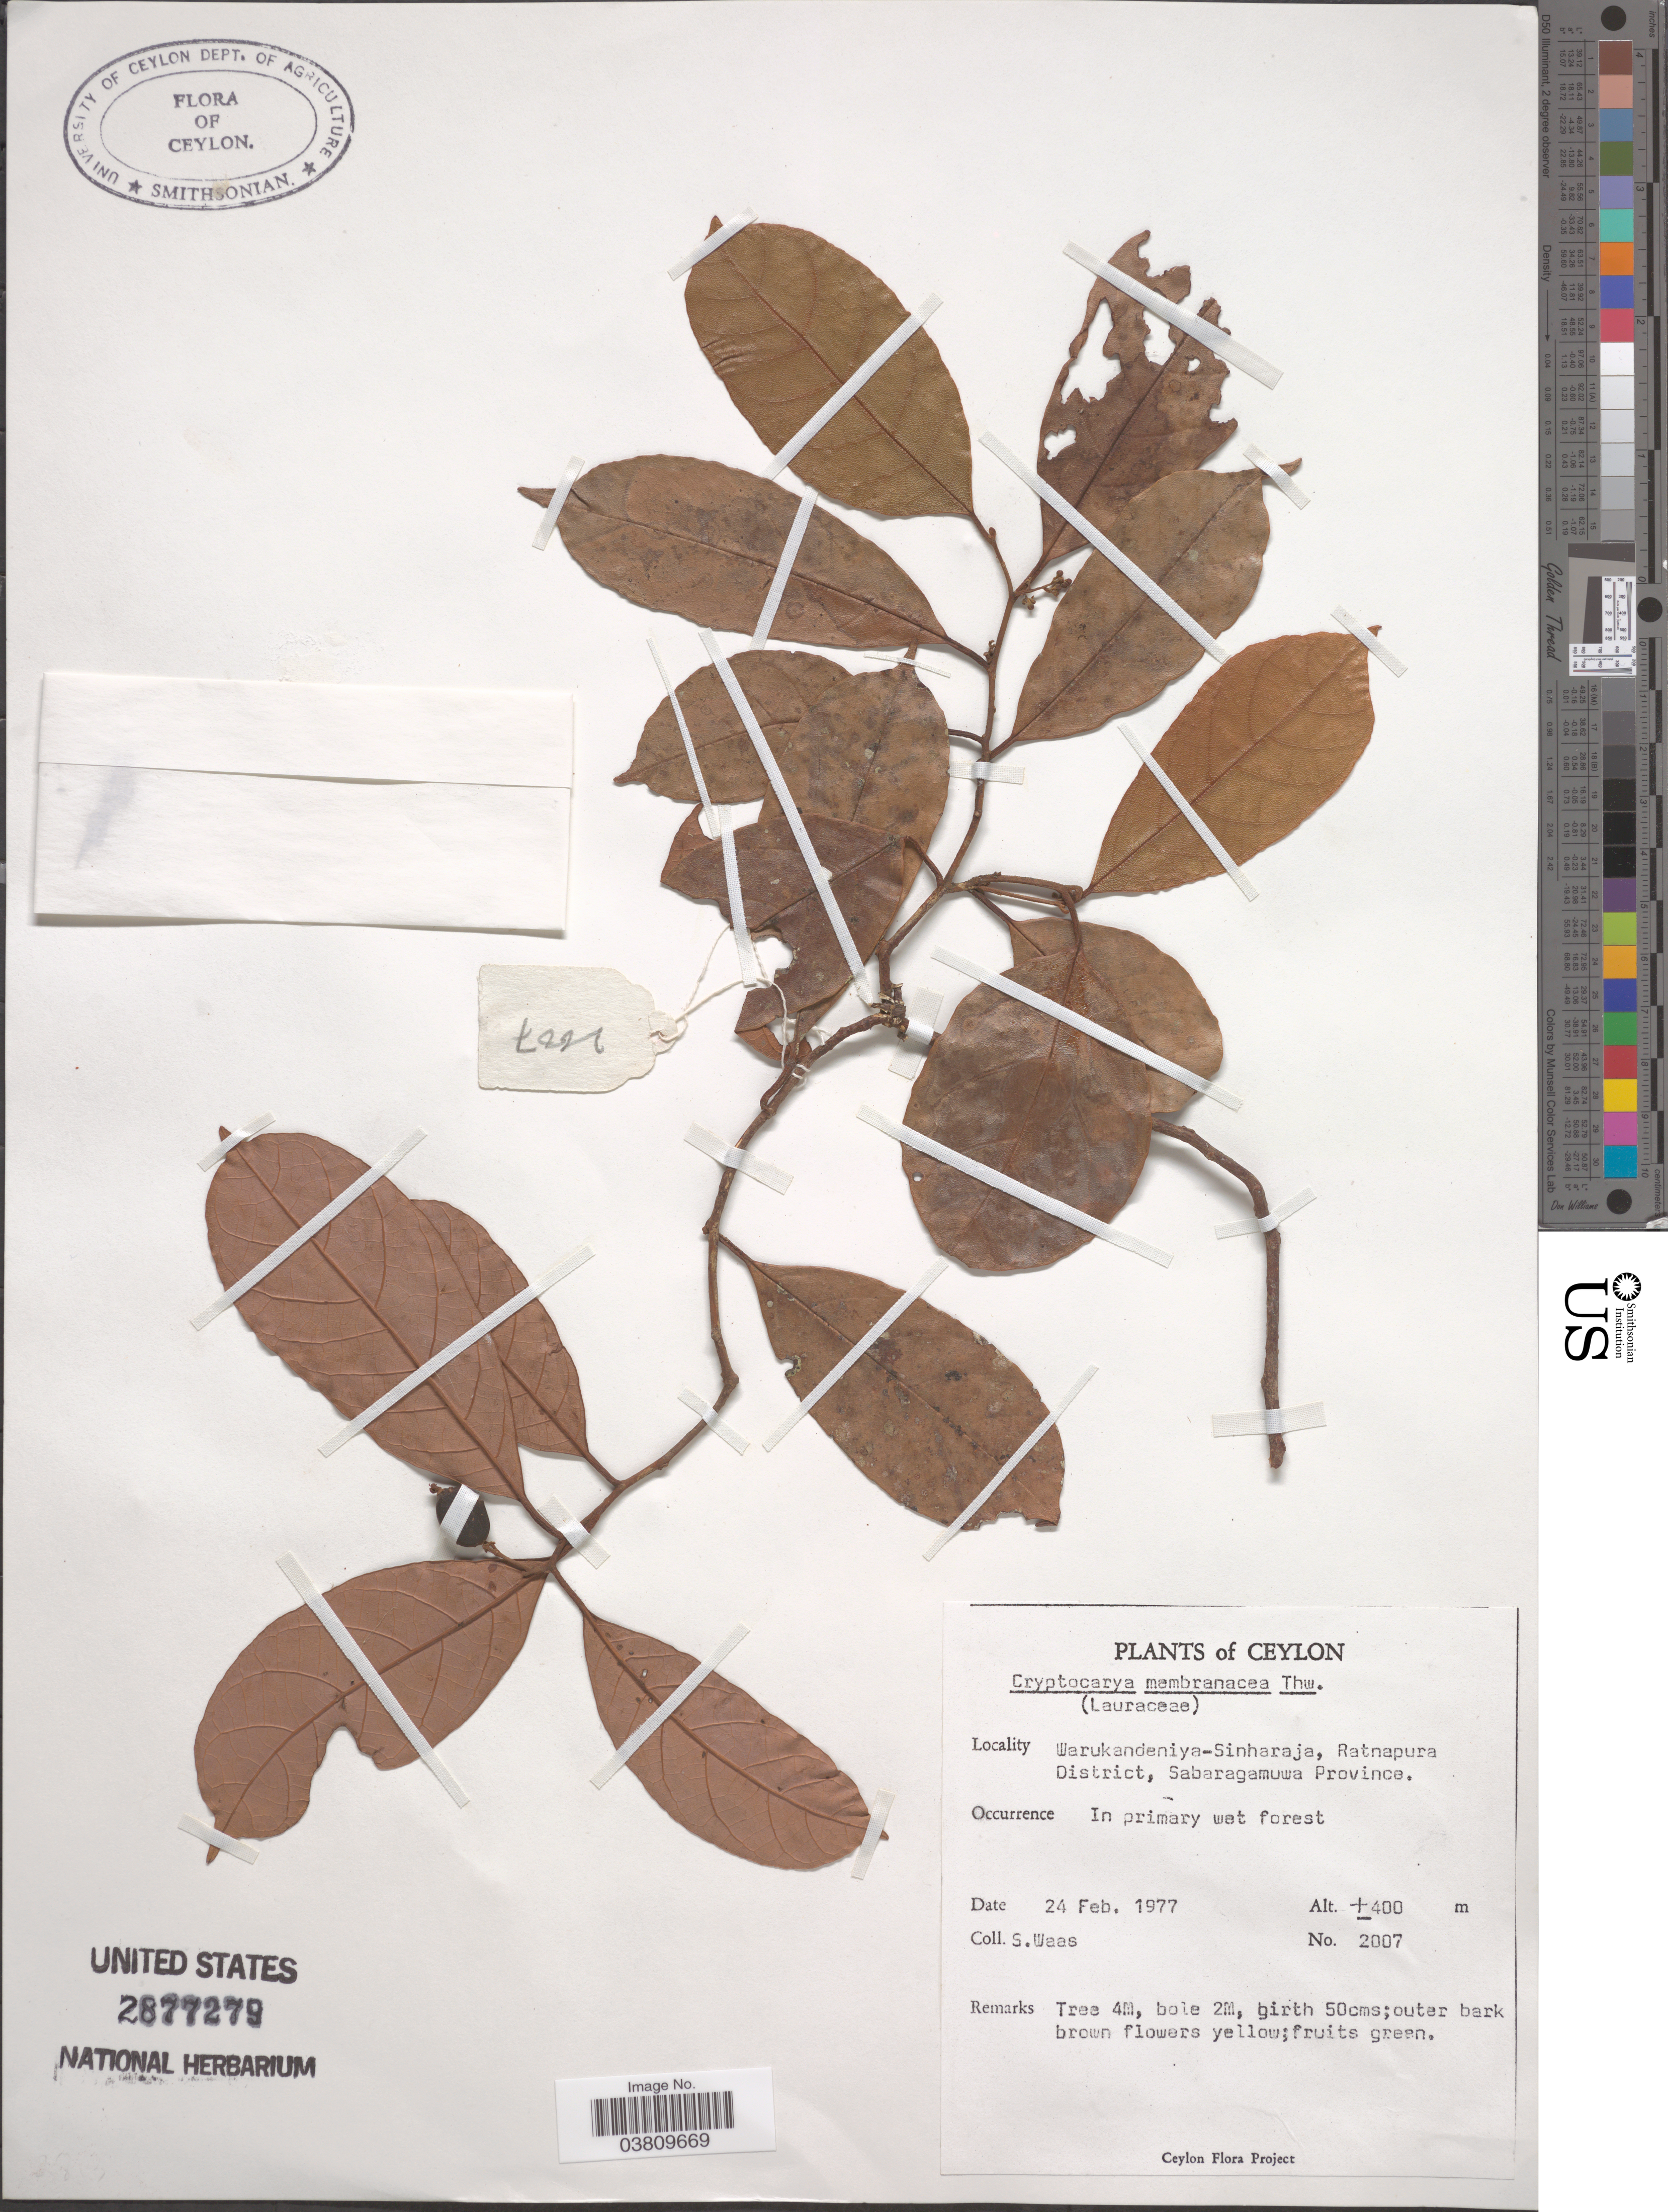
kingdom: Plantae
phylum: Tracheophyta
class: Magnoliopsida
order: Laurales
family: Lauraceae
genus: Cryptocarya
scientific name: Cryptocarya membranacea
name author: Thwaites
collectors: S. Waas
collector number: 2007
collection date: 1977-02-24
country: Sri Lanka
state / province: Sabaragamuwa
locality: Ceylon. Warukandeniya-Sinharaja, Ratnapura District.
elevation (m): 400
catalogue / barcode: US 2877279